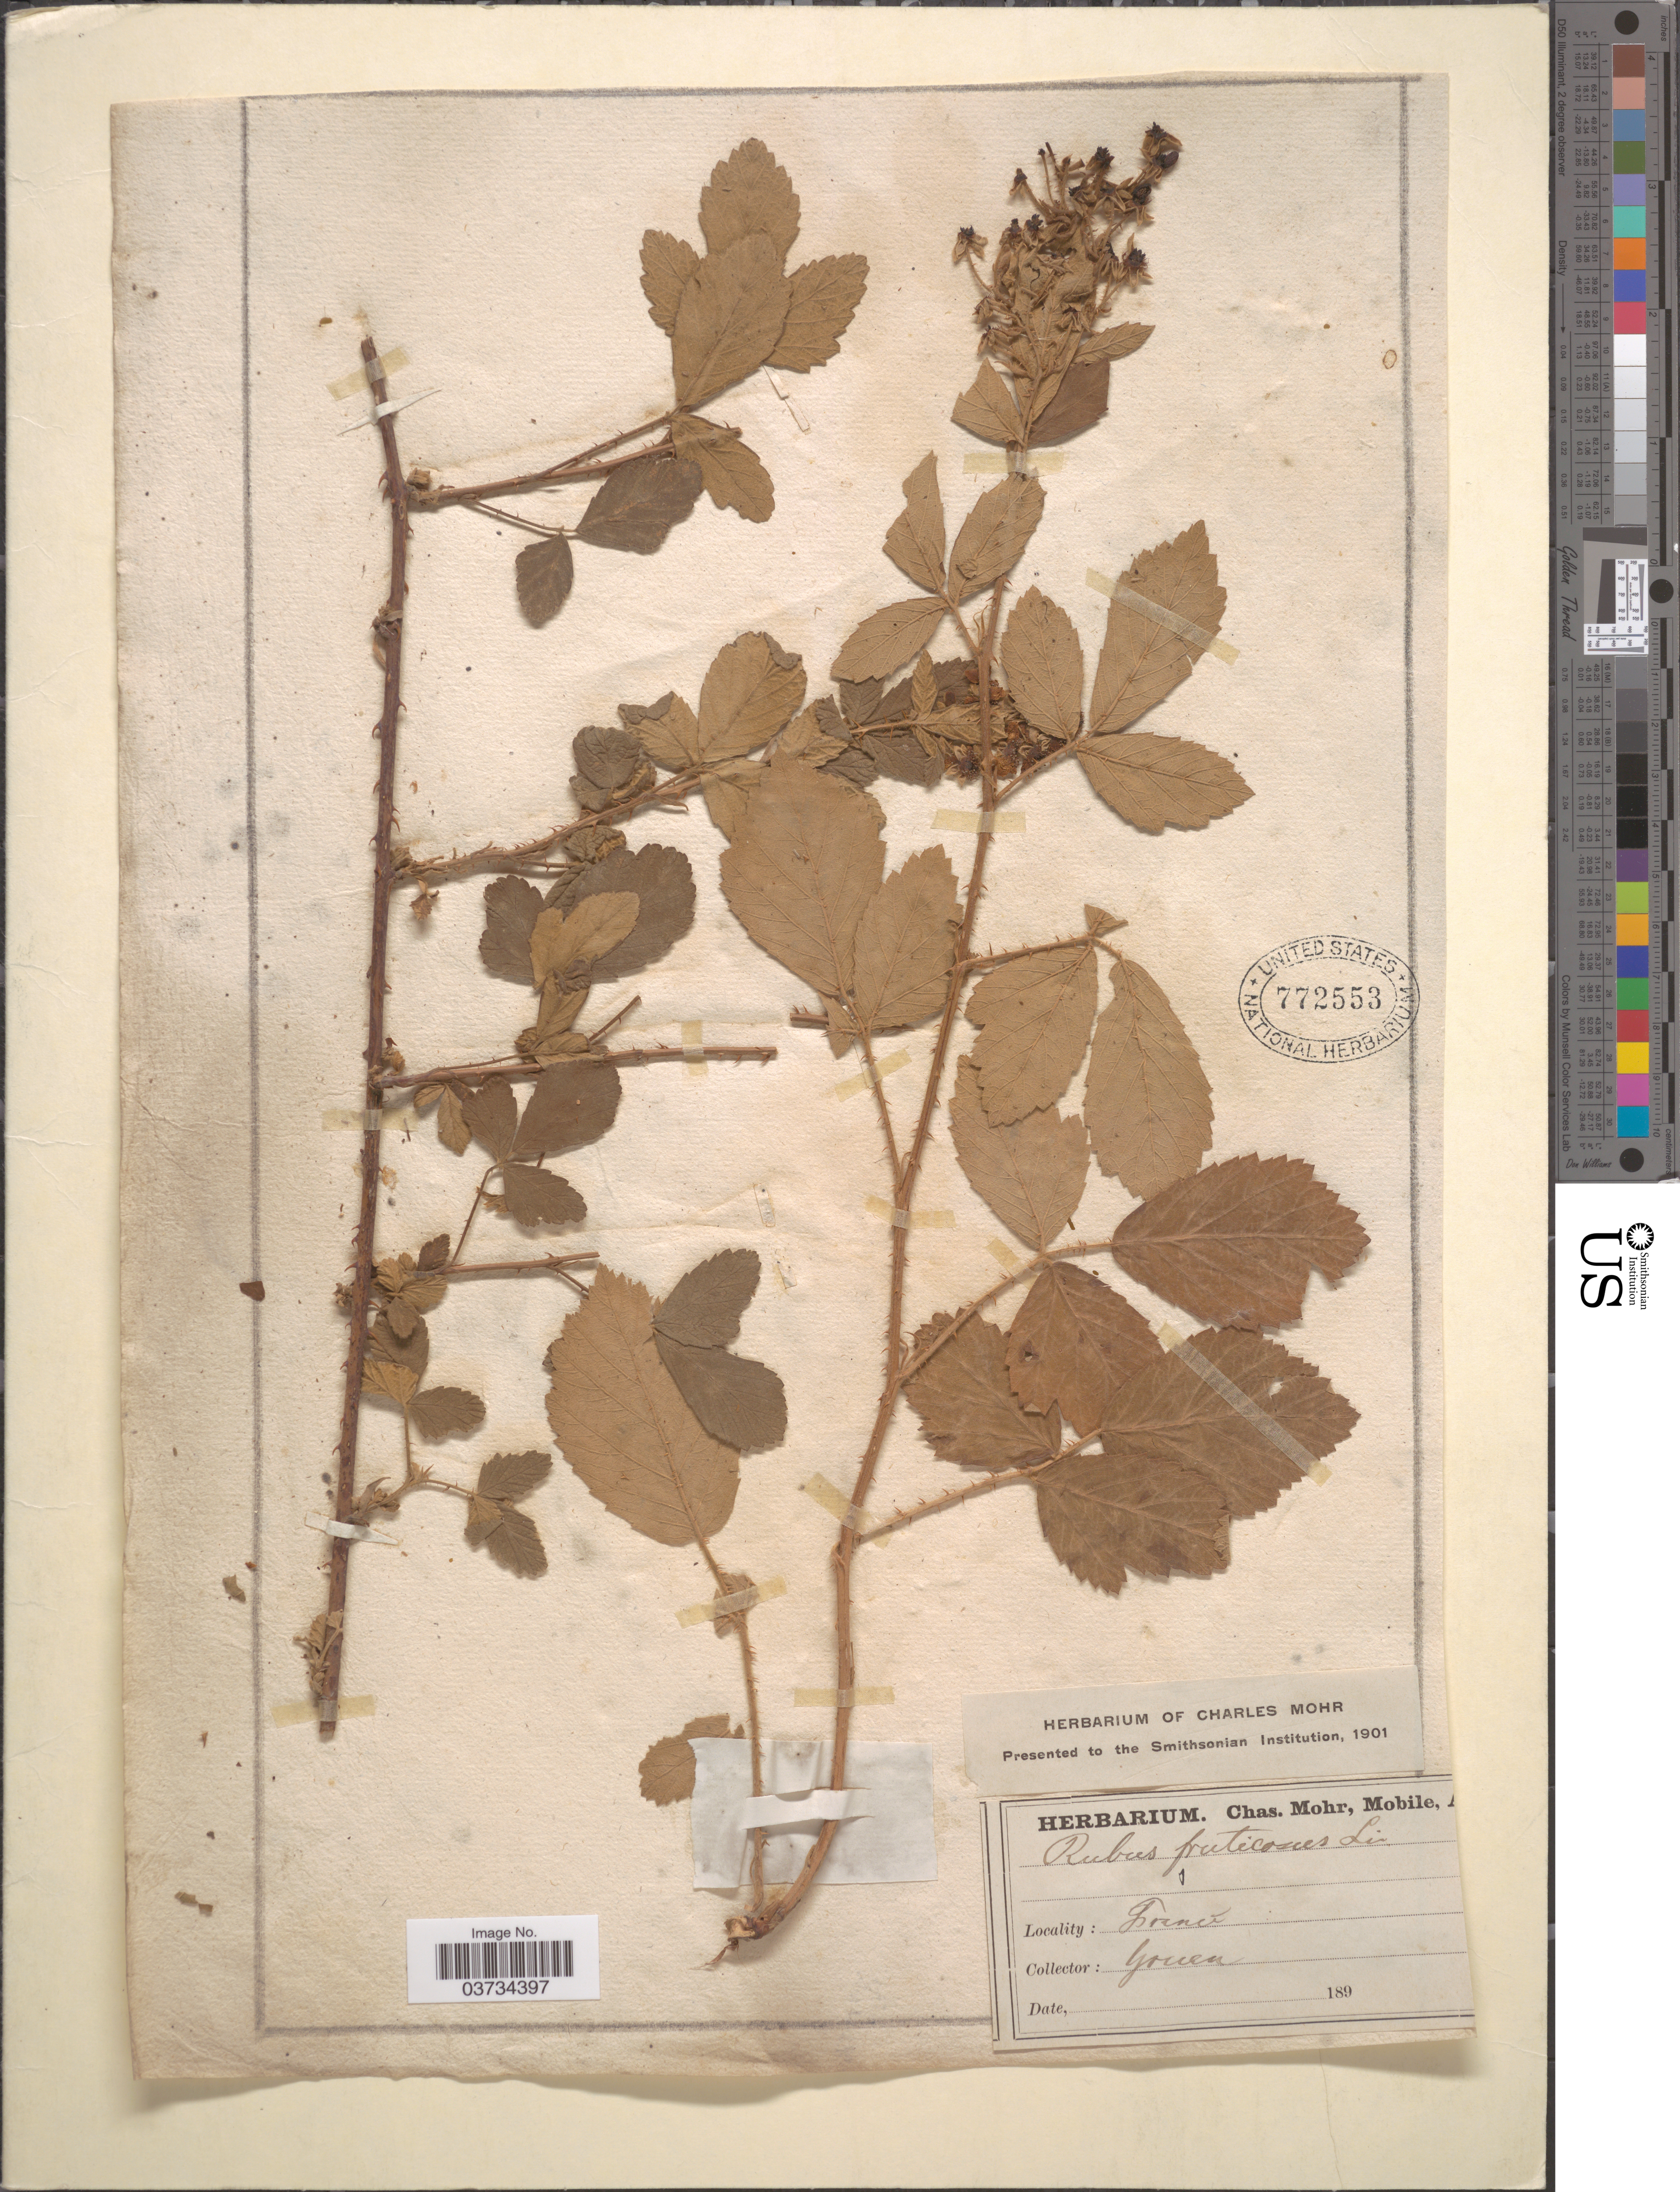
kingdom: Plantae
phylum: Tracheophyta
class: Magnoliopsida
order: Rosales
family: Rosaceae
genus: Rubus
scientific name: Rubus fruticosus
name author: L.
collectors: Gouen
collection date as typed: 189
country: France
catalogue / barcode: US 772553